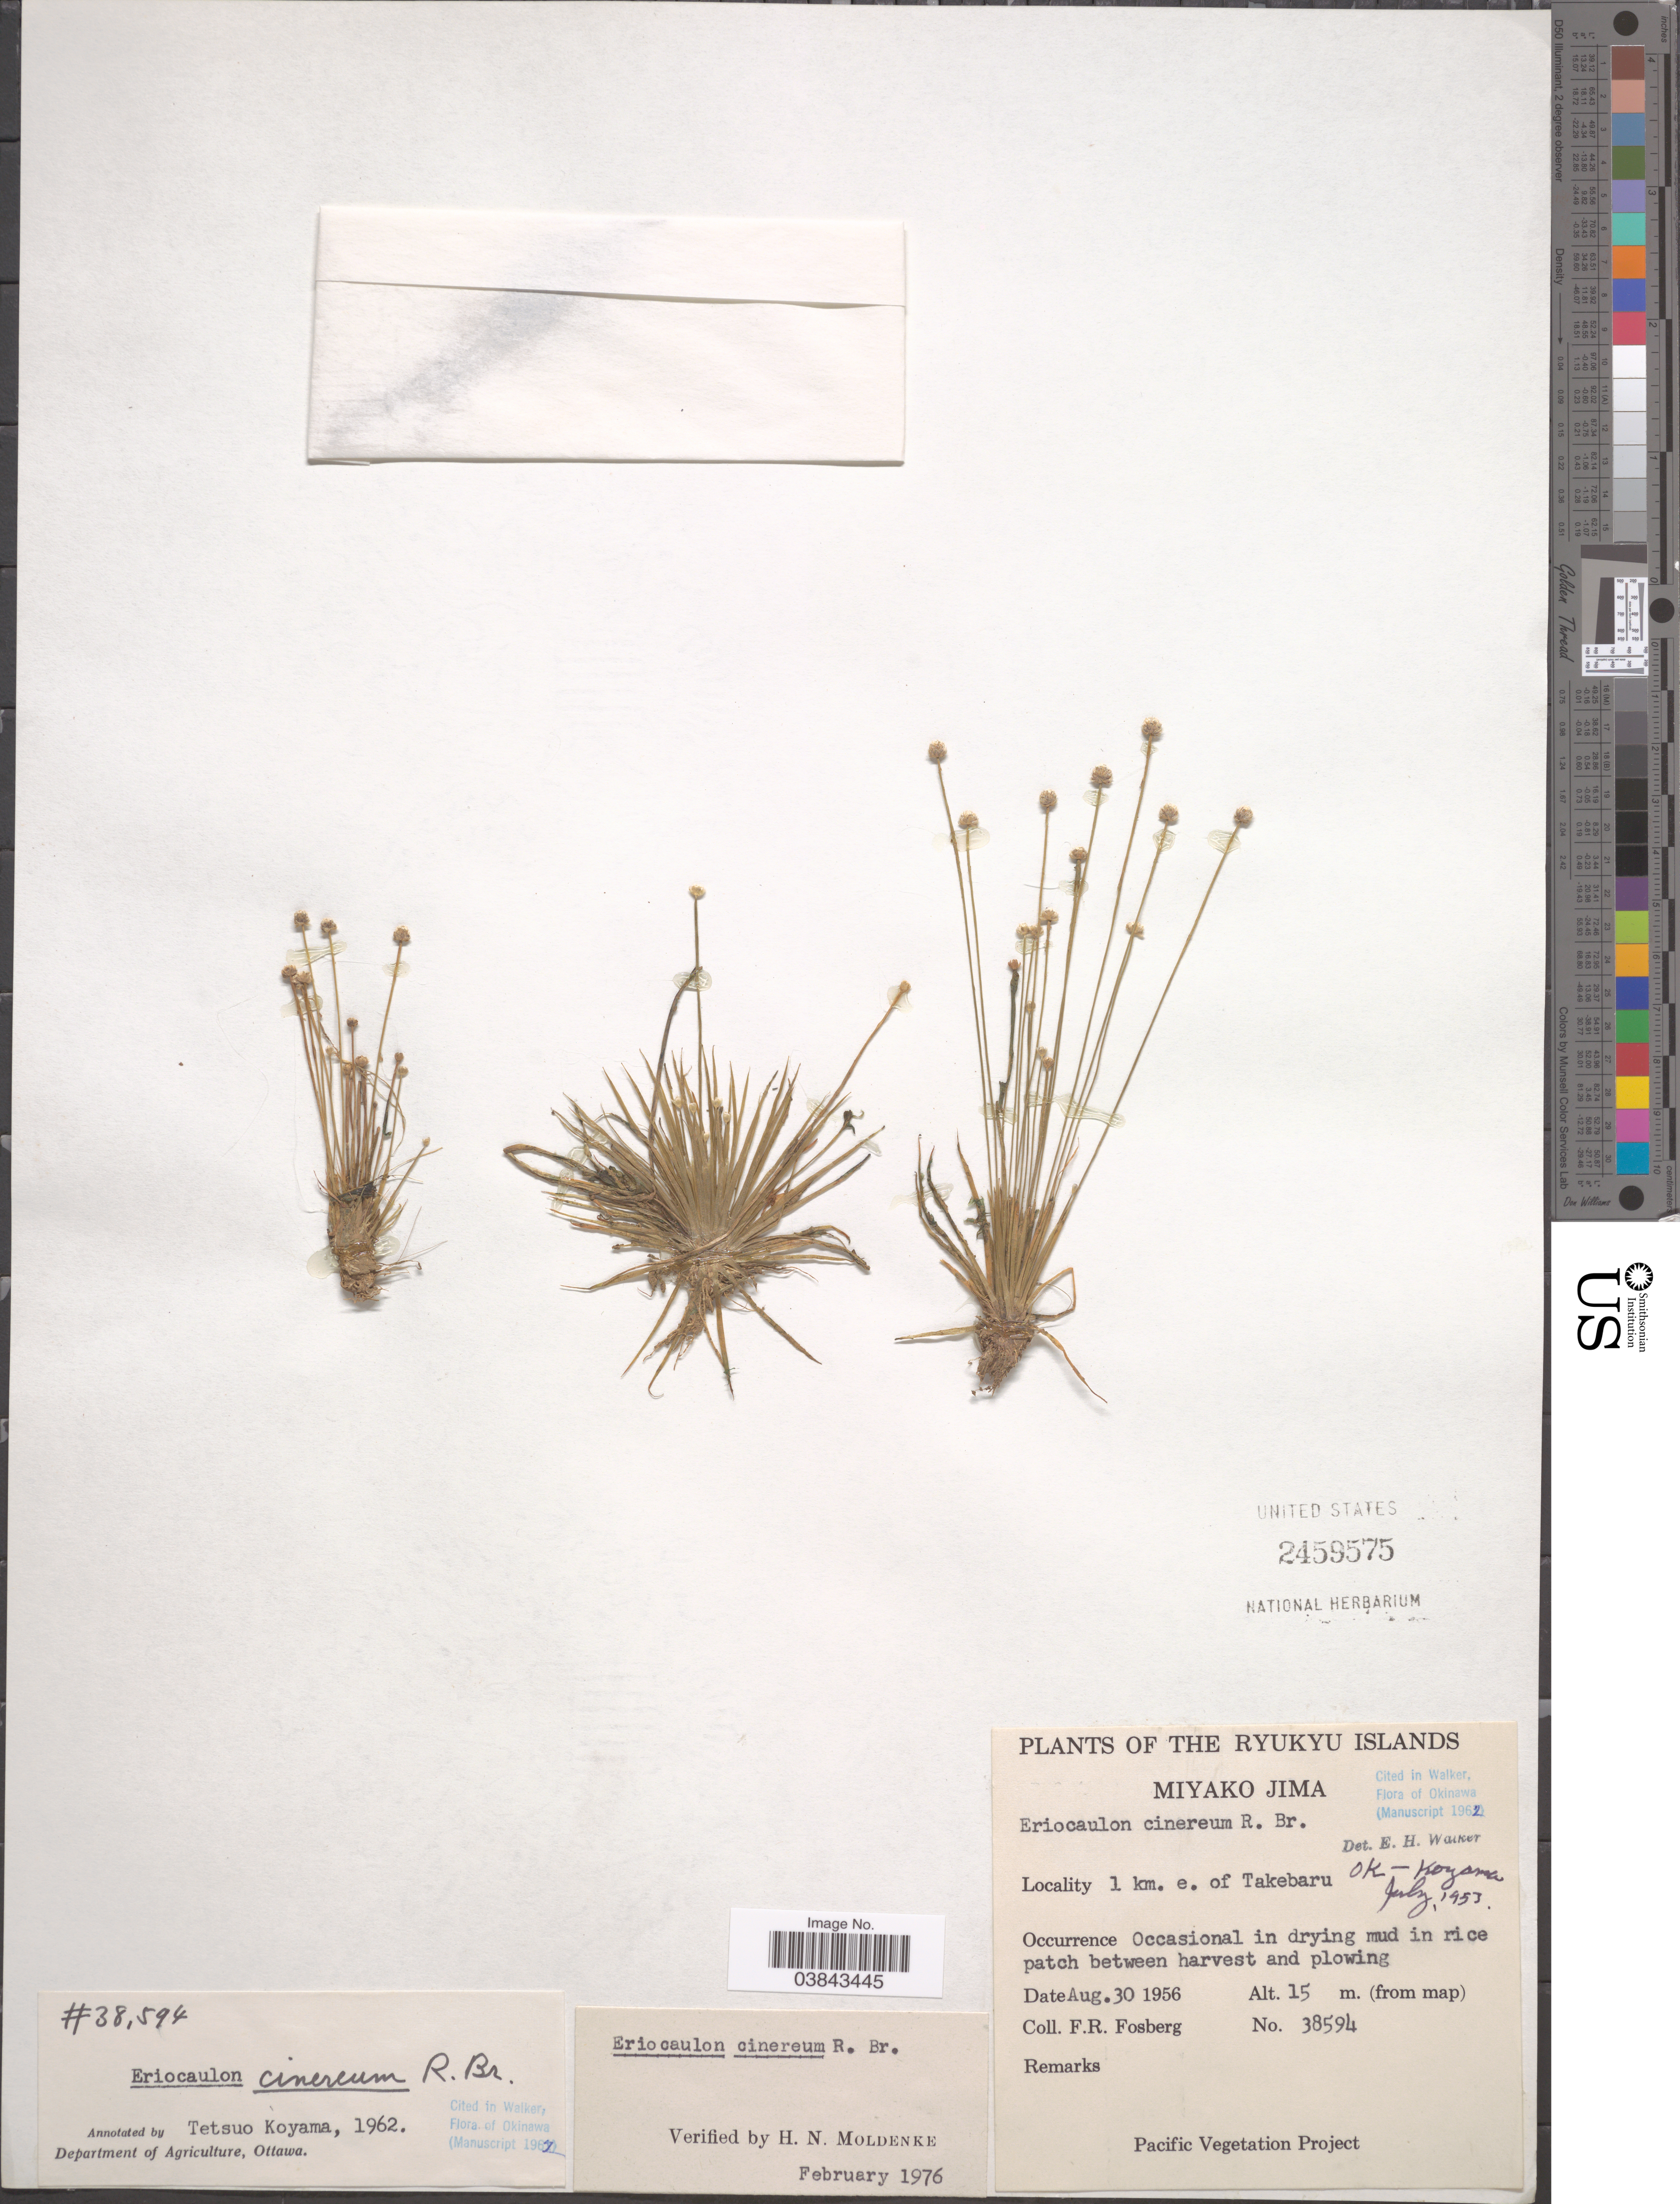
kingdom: Plantae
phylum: Tracheophyta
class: Liliopsida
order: Poales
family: Eriocaulaceae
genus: Eriocaulon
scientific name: Eriocaulon cinereum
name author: R. Br.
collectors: F. R. Fosberg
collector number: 38594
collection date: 1956-08-30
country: Japan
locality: Ryukyu Islands. Miyako Jima. 1 km. e. of Takebaru.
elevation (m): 15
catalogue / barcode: US 2459575